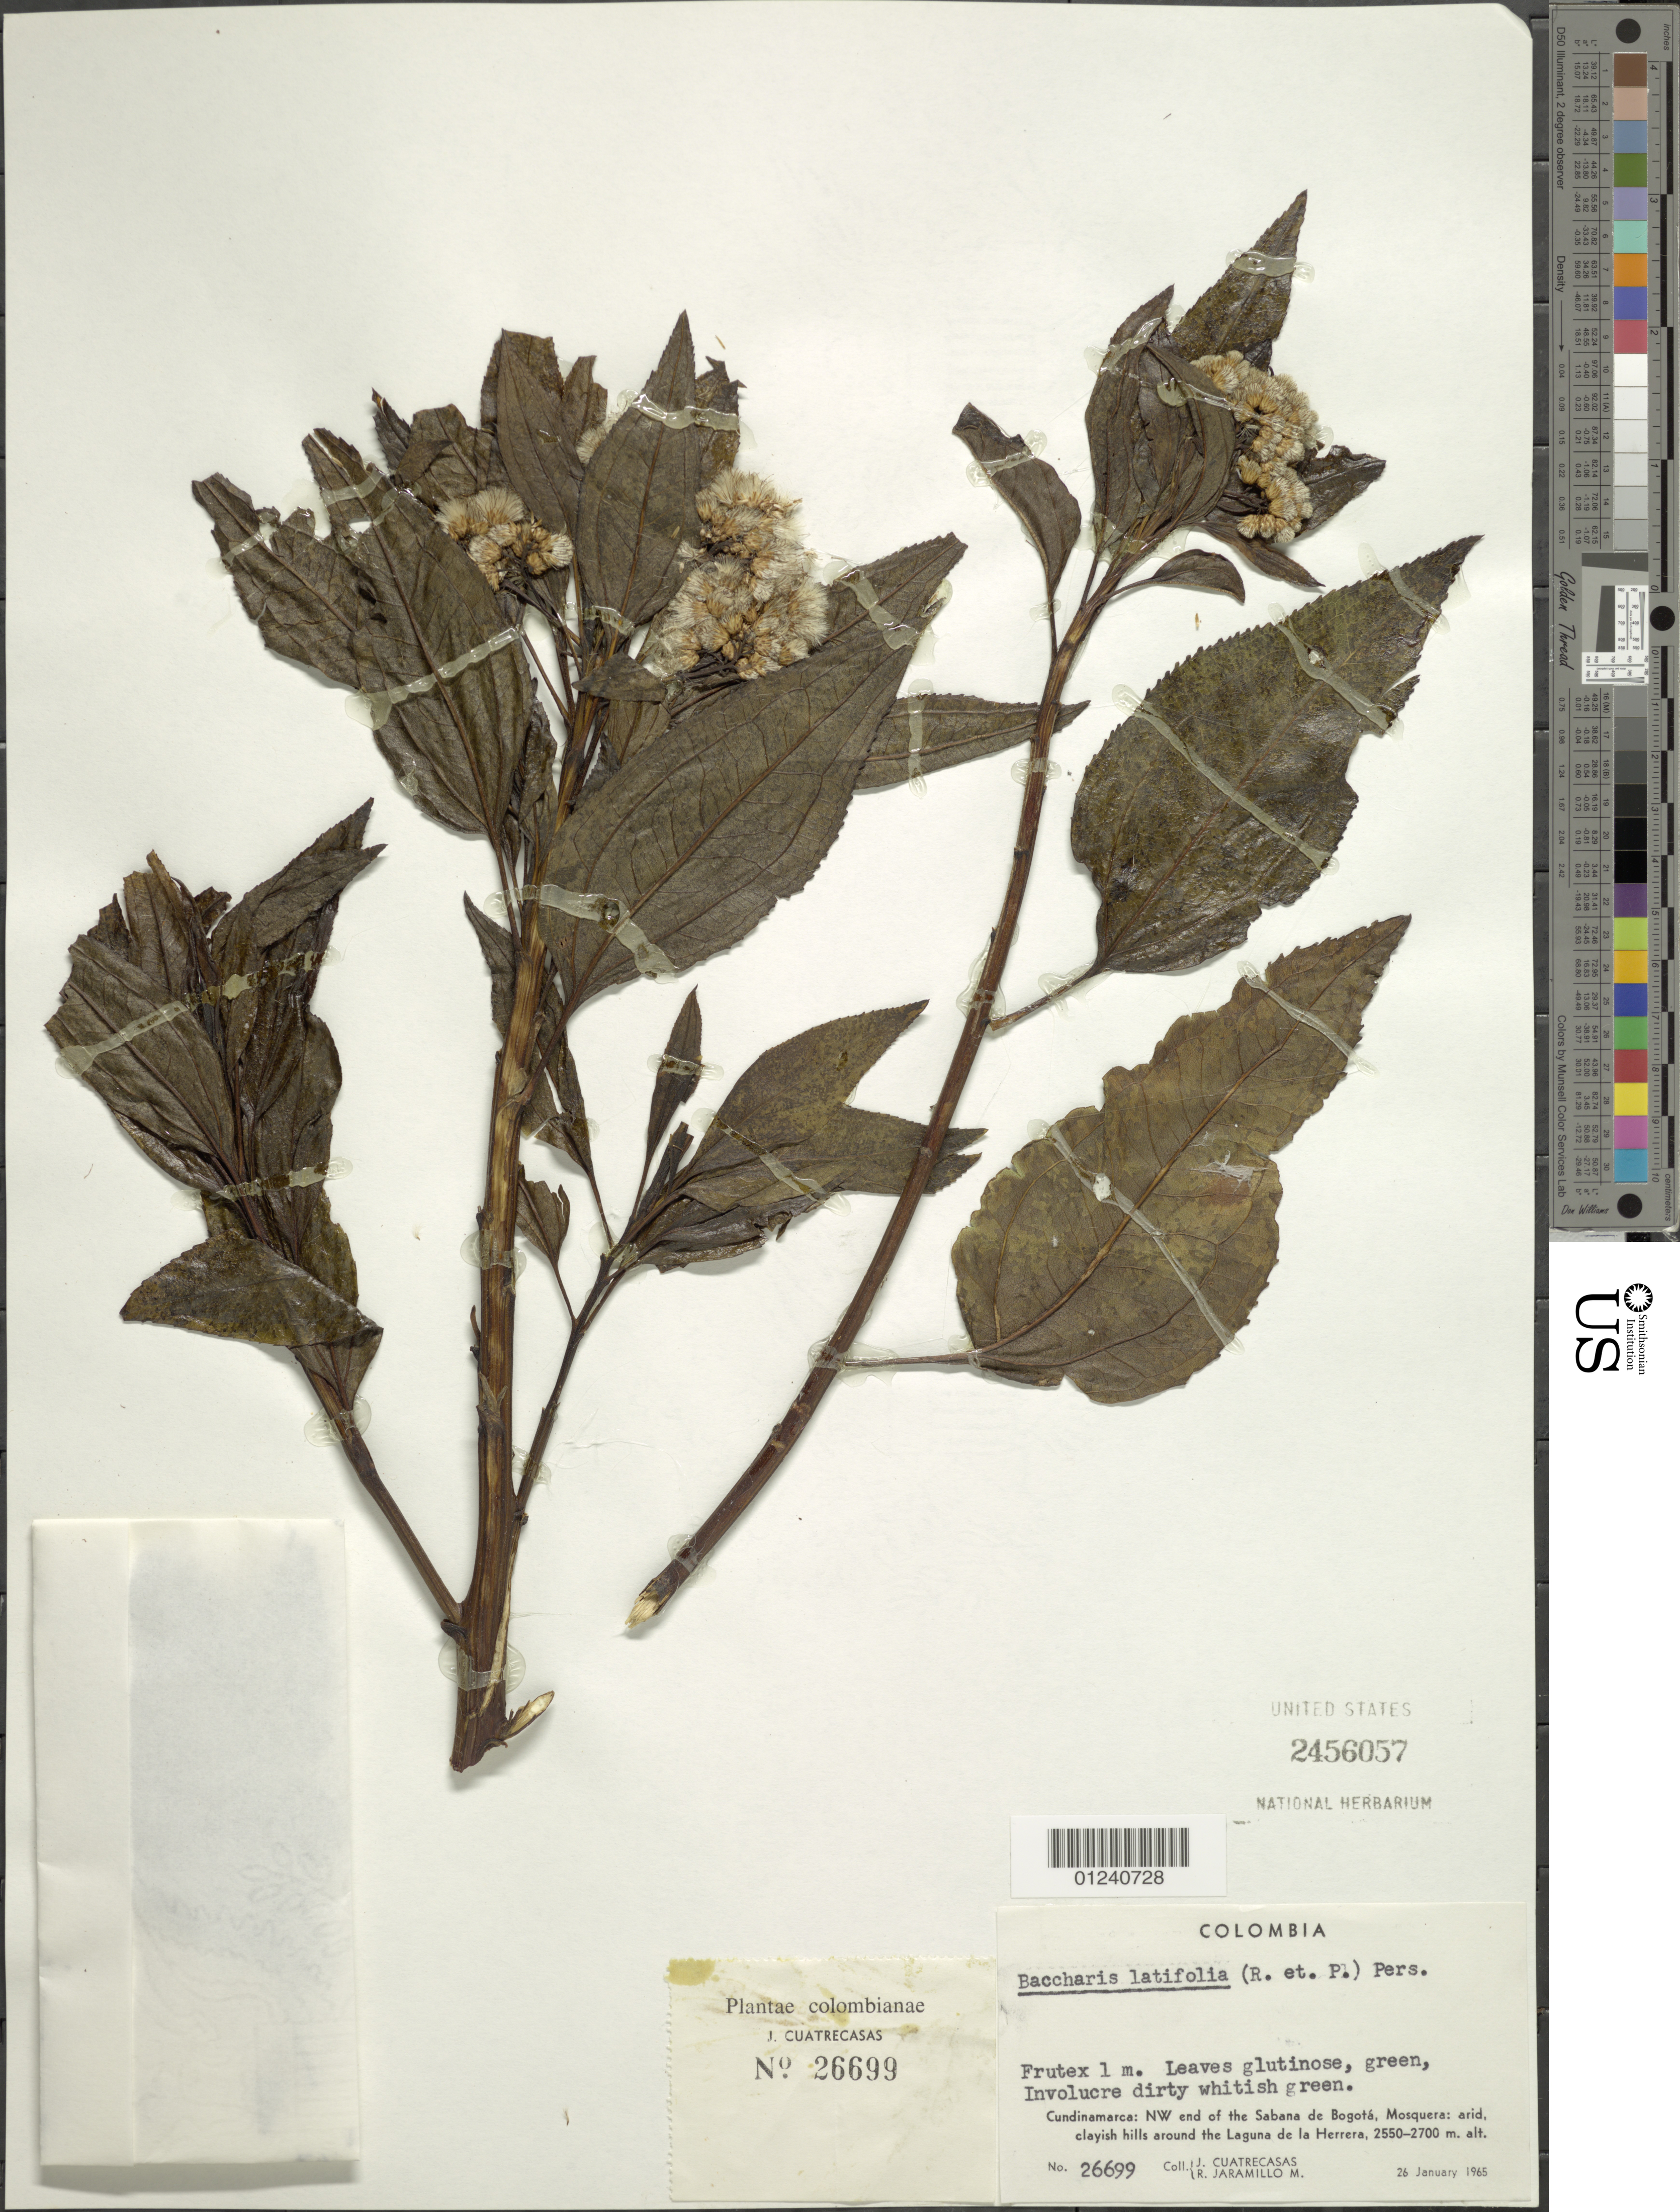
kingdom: Plantae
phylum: Tracheophyta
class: Magnoliopsida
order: Asterales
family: Asteraceae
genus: Baccharis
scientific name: Baccharis latifolia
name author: (Ruiz & Pav.) Pers.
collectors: J. Cuatrecasas & R. Jaramillo M.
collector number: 26699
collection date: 1965-01-26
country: Colombia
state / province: Cundinamarca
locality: Sabana de Bogotá, NW end; Mosquera. Hills around Laguna de la Herrera.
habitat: clayish hills around the Laguna de la Herrera.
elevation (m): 2550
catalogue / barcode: US 2456057